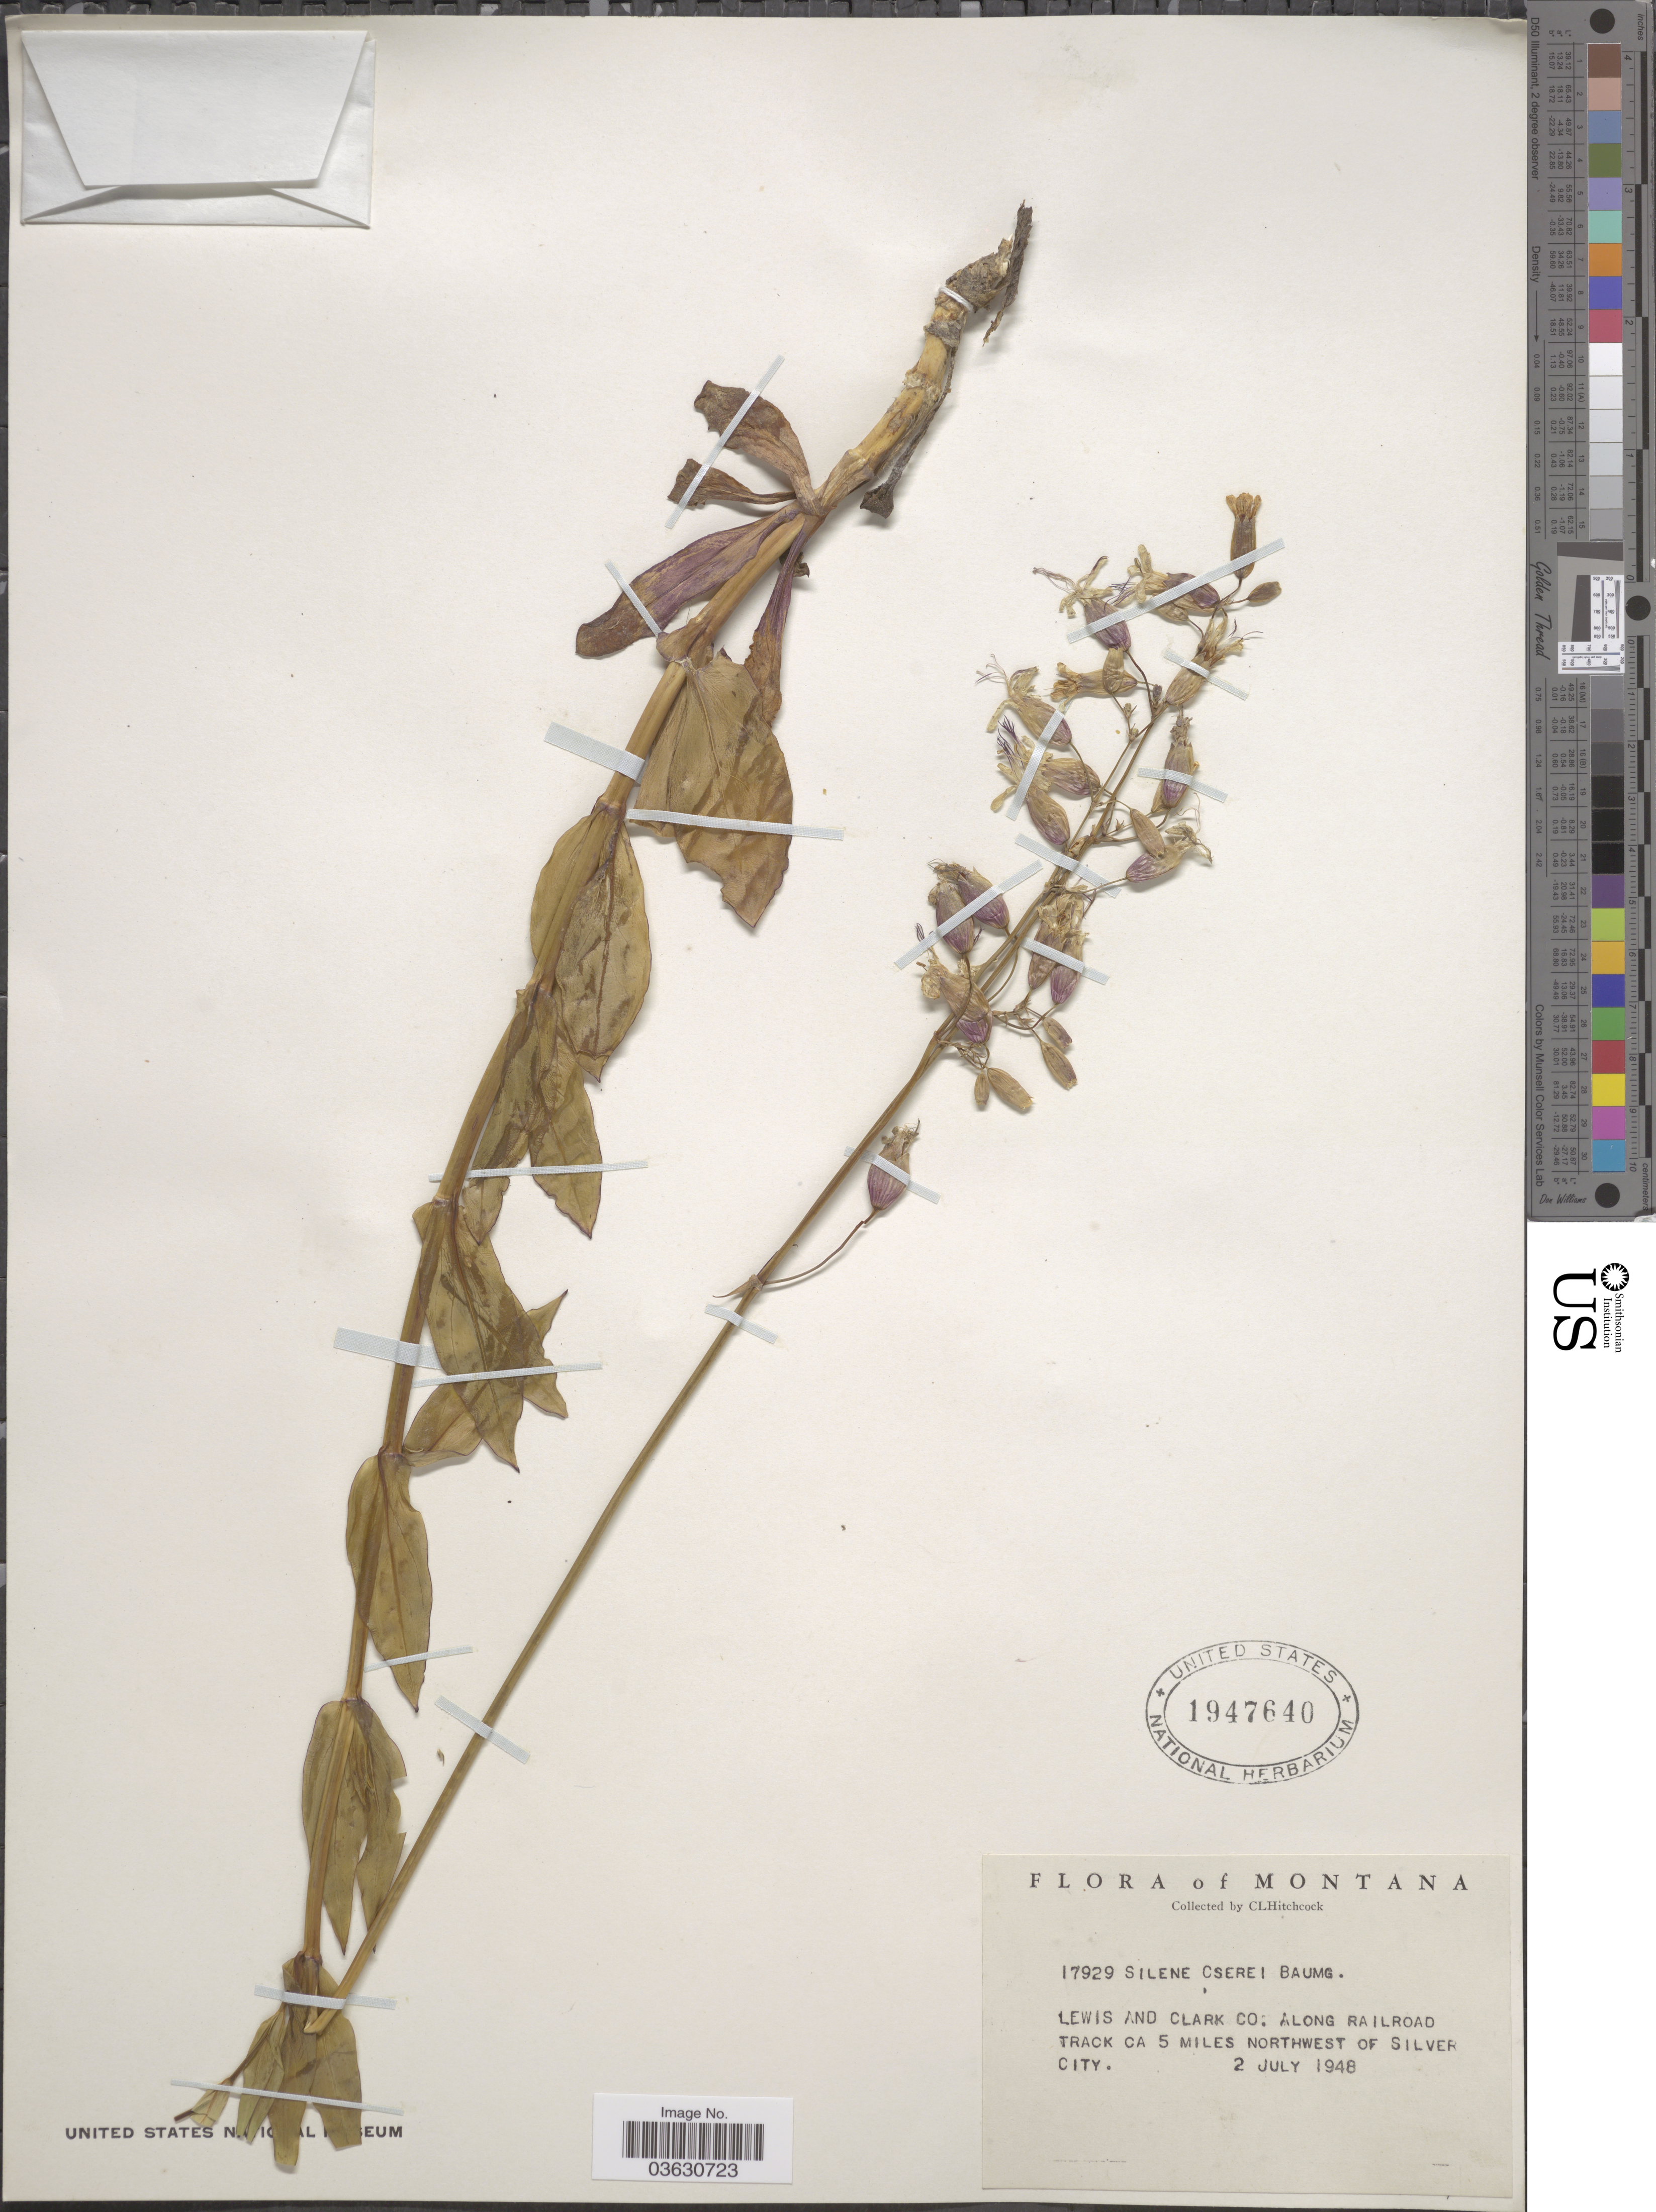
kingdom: Plantae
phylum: Tracheophyta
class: Magnoliopsida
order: Caryophyllales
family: Caryophyllaceae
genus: Silene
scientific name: Silene csereii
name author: Baumg.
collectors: C. L. Hitchcock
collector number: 17929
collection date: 1948-07-02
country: United States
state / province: Montana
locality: Lewis and Clark Co: Along Railroad track ca 5 miles northwest of Silver City.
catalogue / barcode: US 1947640